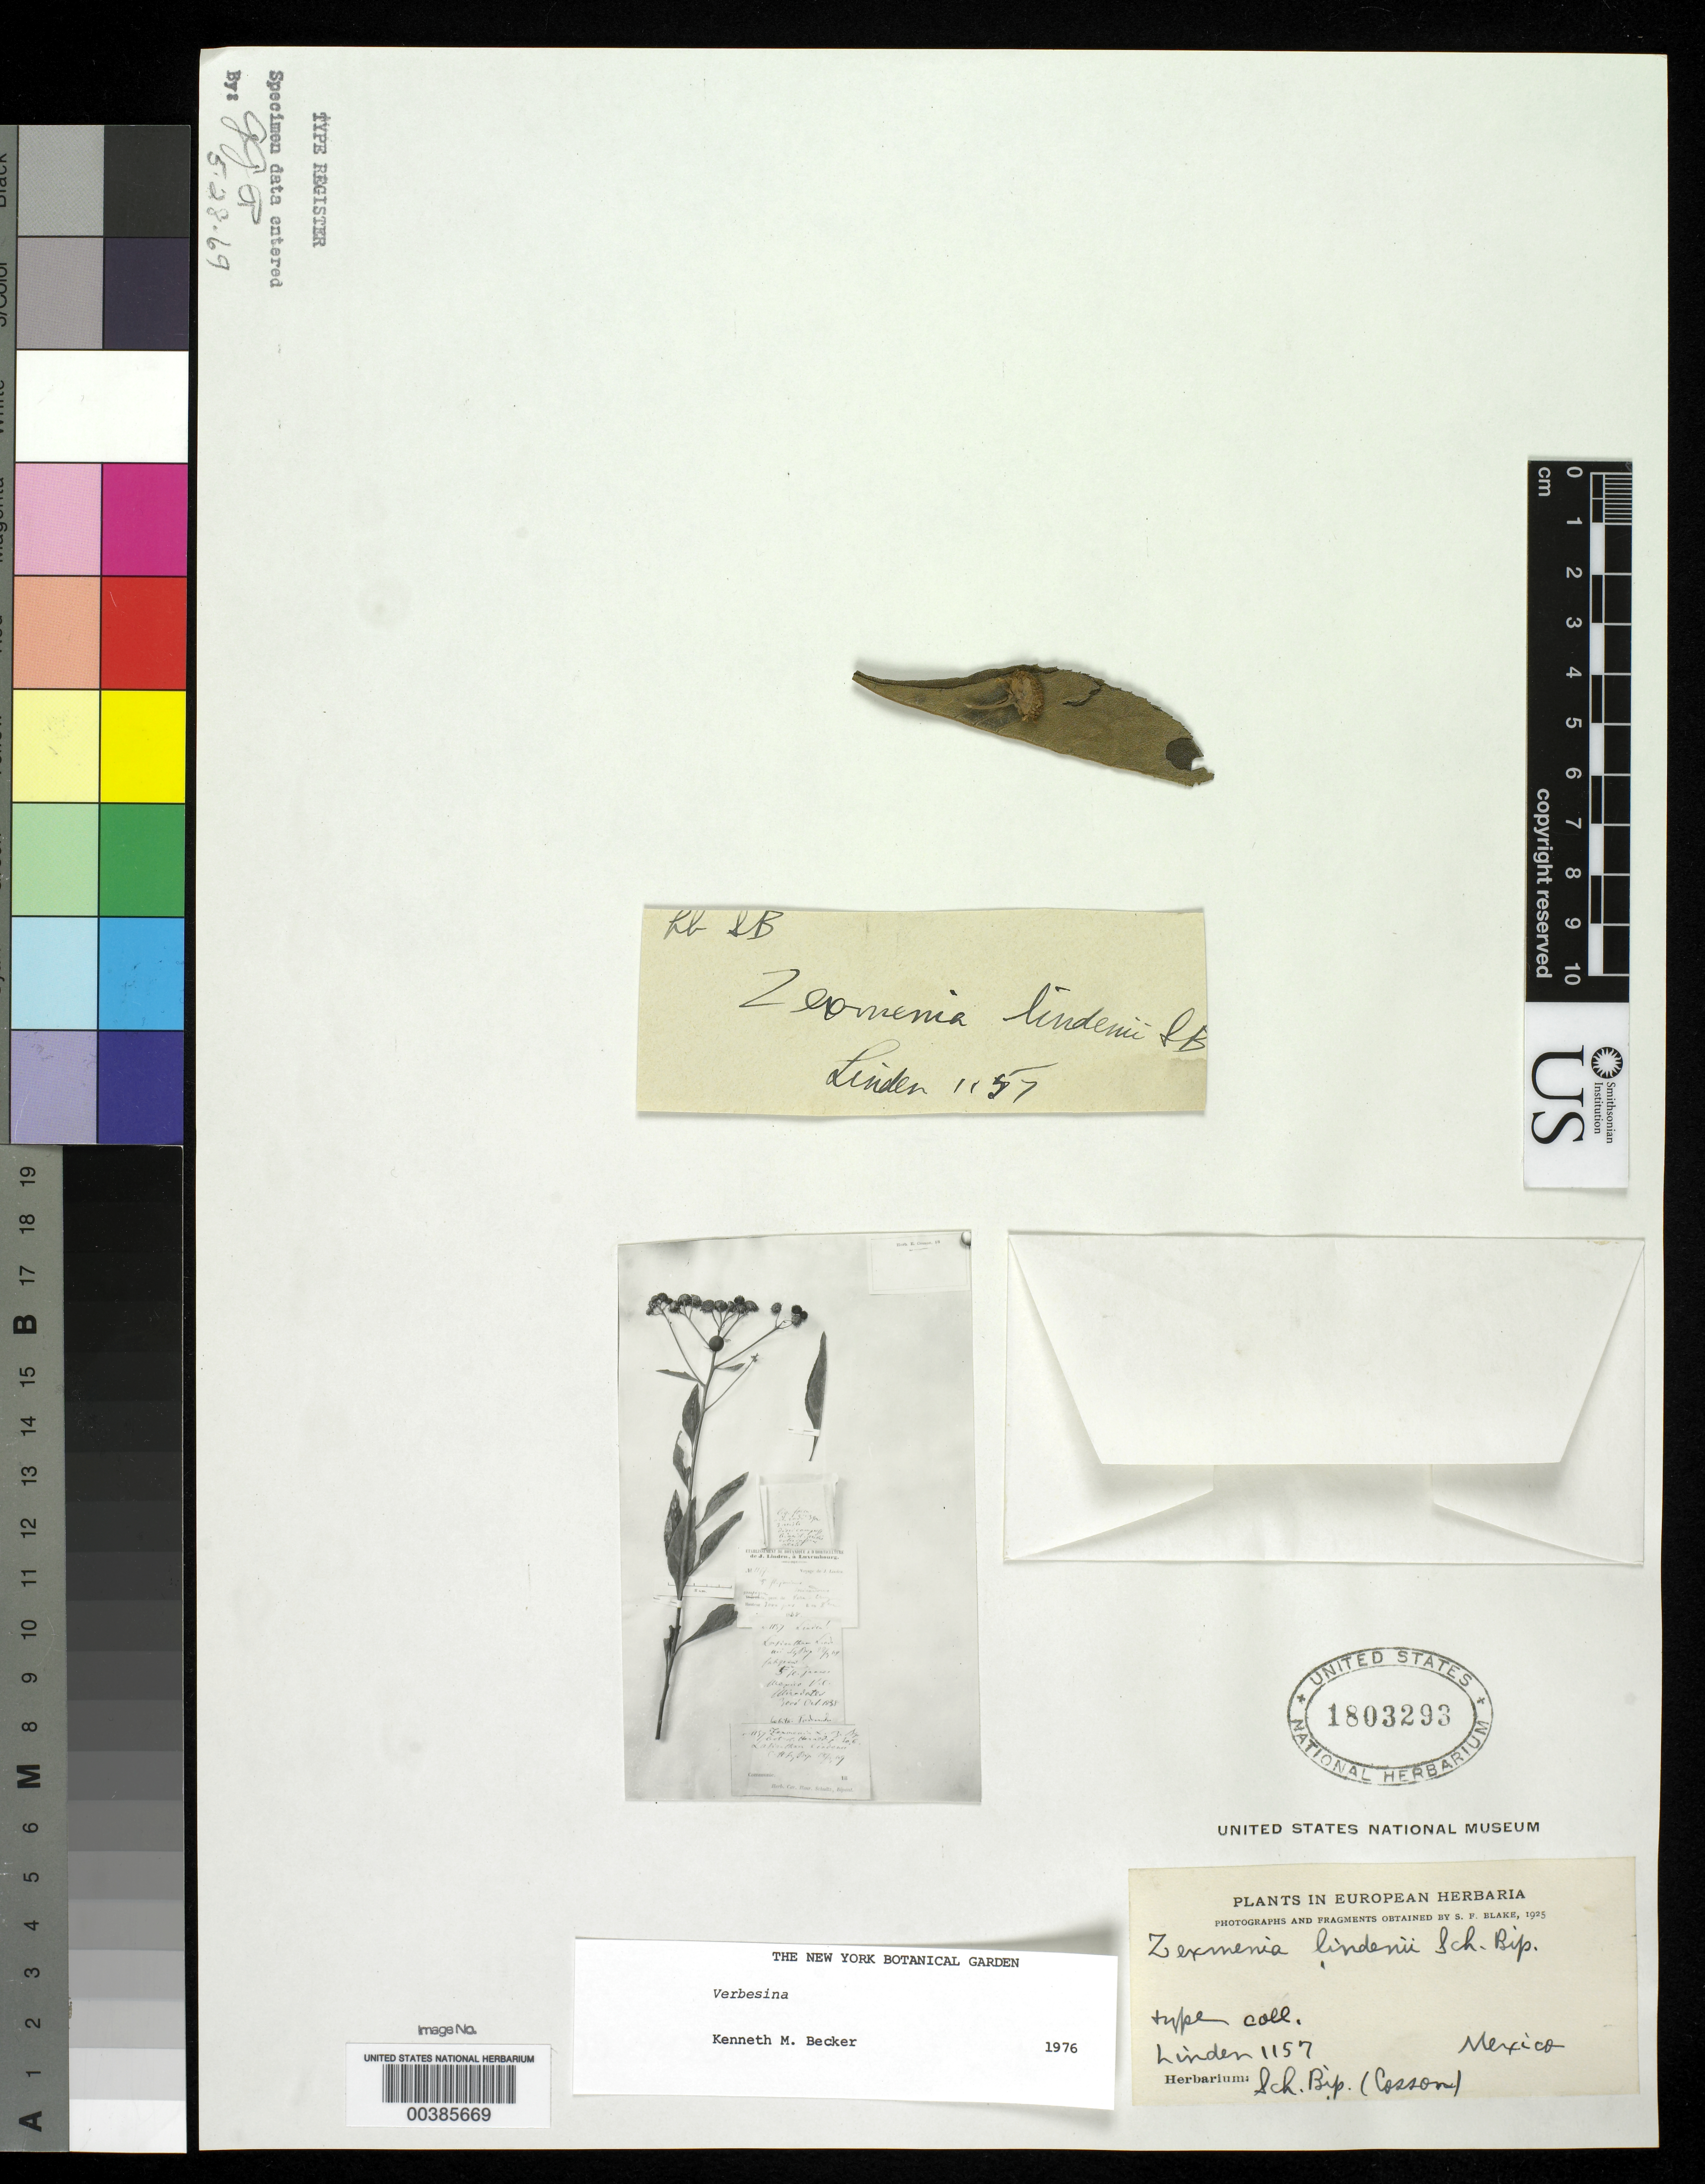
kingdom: Plantae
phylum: Tracheophyta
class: Magnoliopsida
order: Asterales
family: Asteraceae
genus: Zexmenia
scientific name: Zexmenia lindenii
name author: Sch. Bip. in Seem.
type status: Type Fragment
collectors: J. Linden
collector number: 1157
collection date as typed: Oct 1838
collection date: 1838-10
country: Mexico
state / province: Veracruz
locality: Miradore.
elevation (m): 914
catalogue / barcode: US 1803293